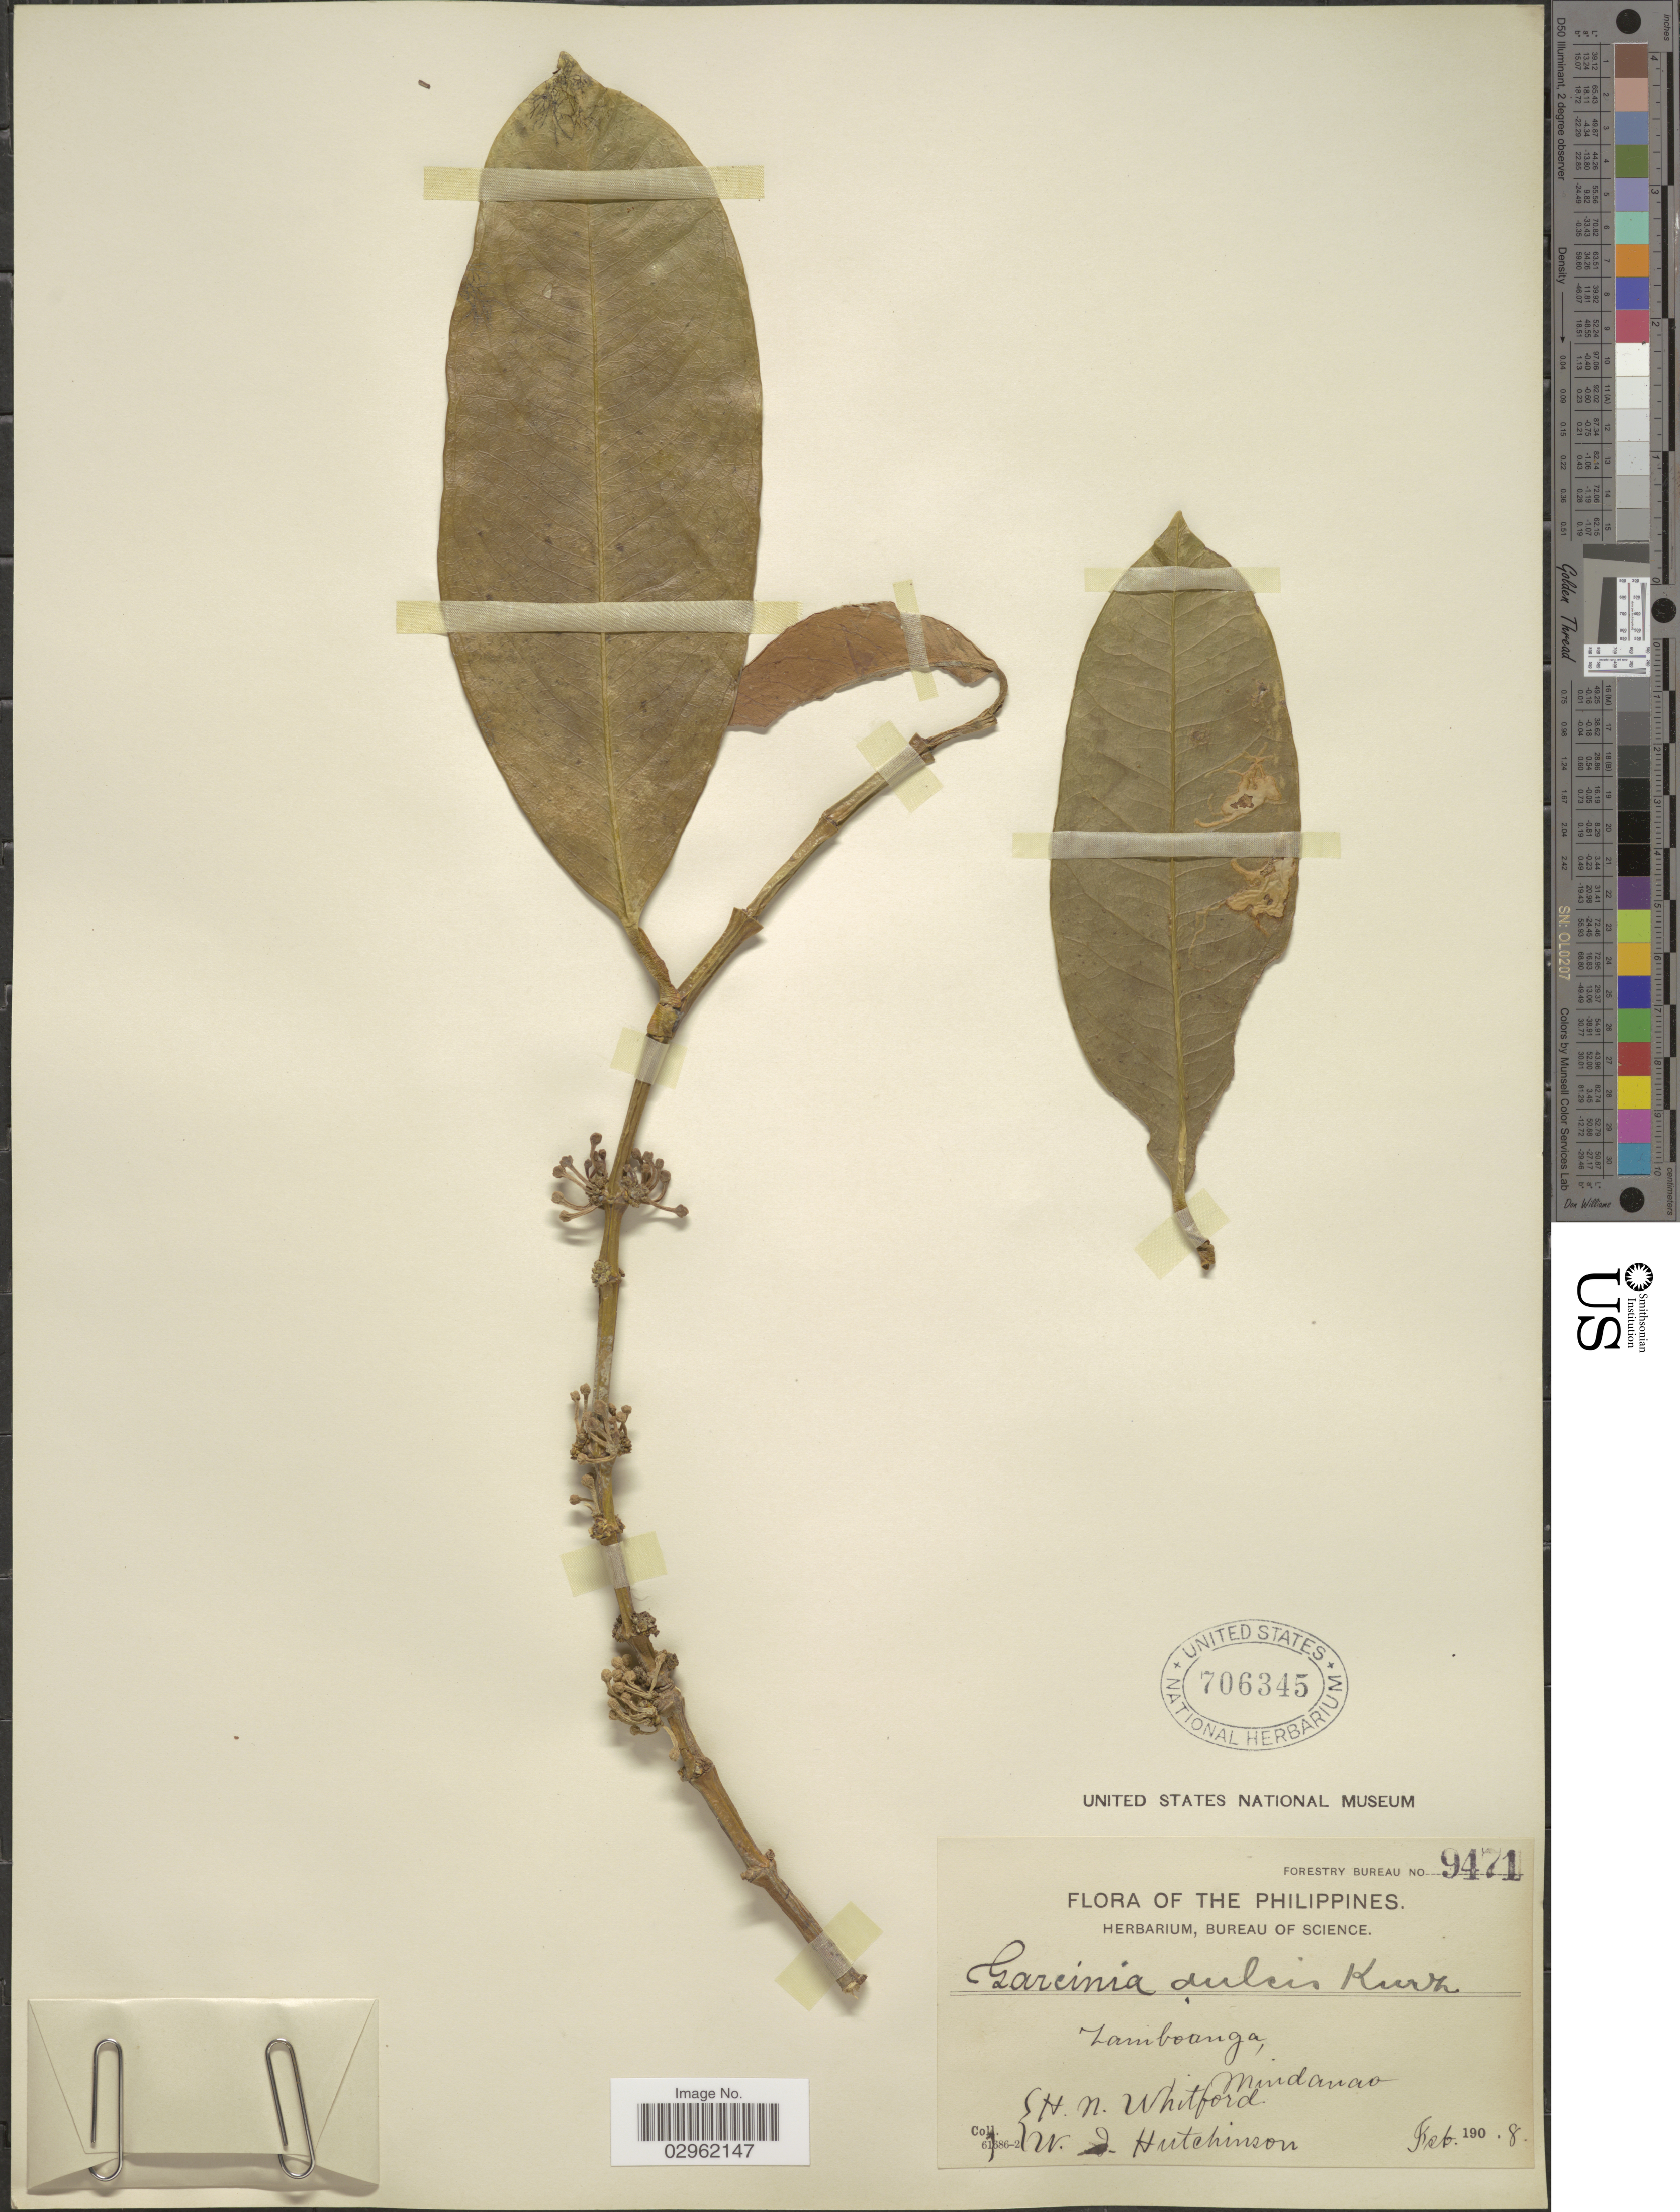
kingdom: Plantae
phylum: Tracheophyta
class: Magnoliopsida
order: Malpighiales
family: Clusiaceae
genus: Garcinia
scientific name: Garcinia dulcis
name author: (Roxb.) Kurz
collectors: H. N. Whitford & W. I. Hutchinson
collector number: Forestry Bureau 9471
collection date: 1908-02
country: Philippines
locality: Zamboanga, Mindanao.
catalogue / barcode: US 706345